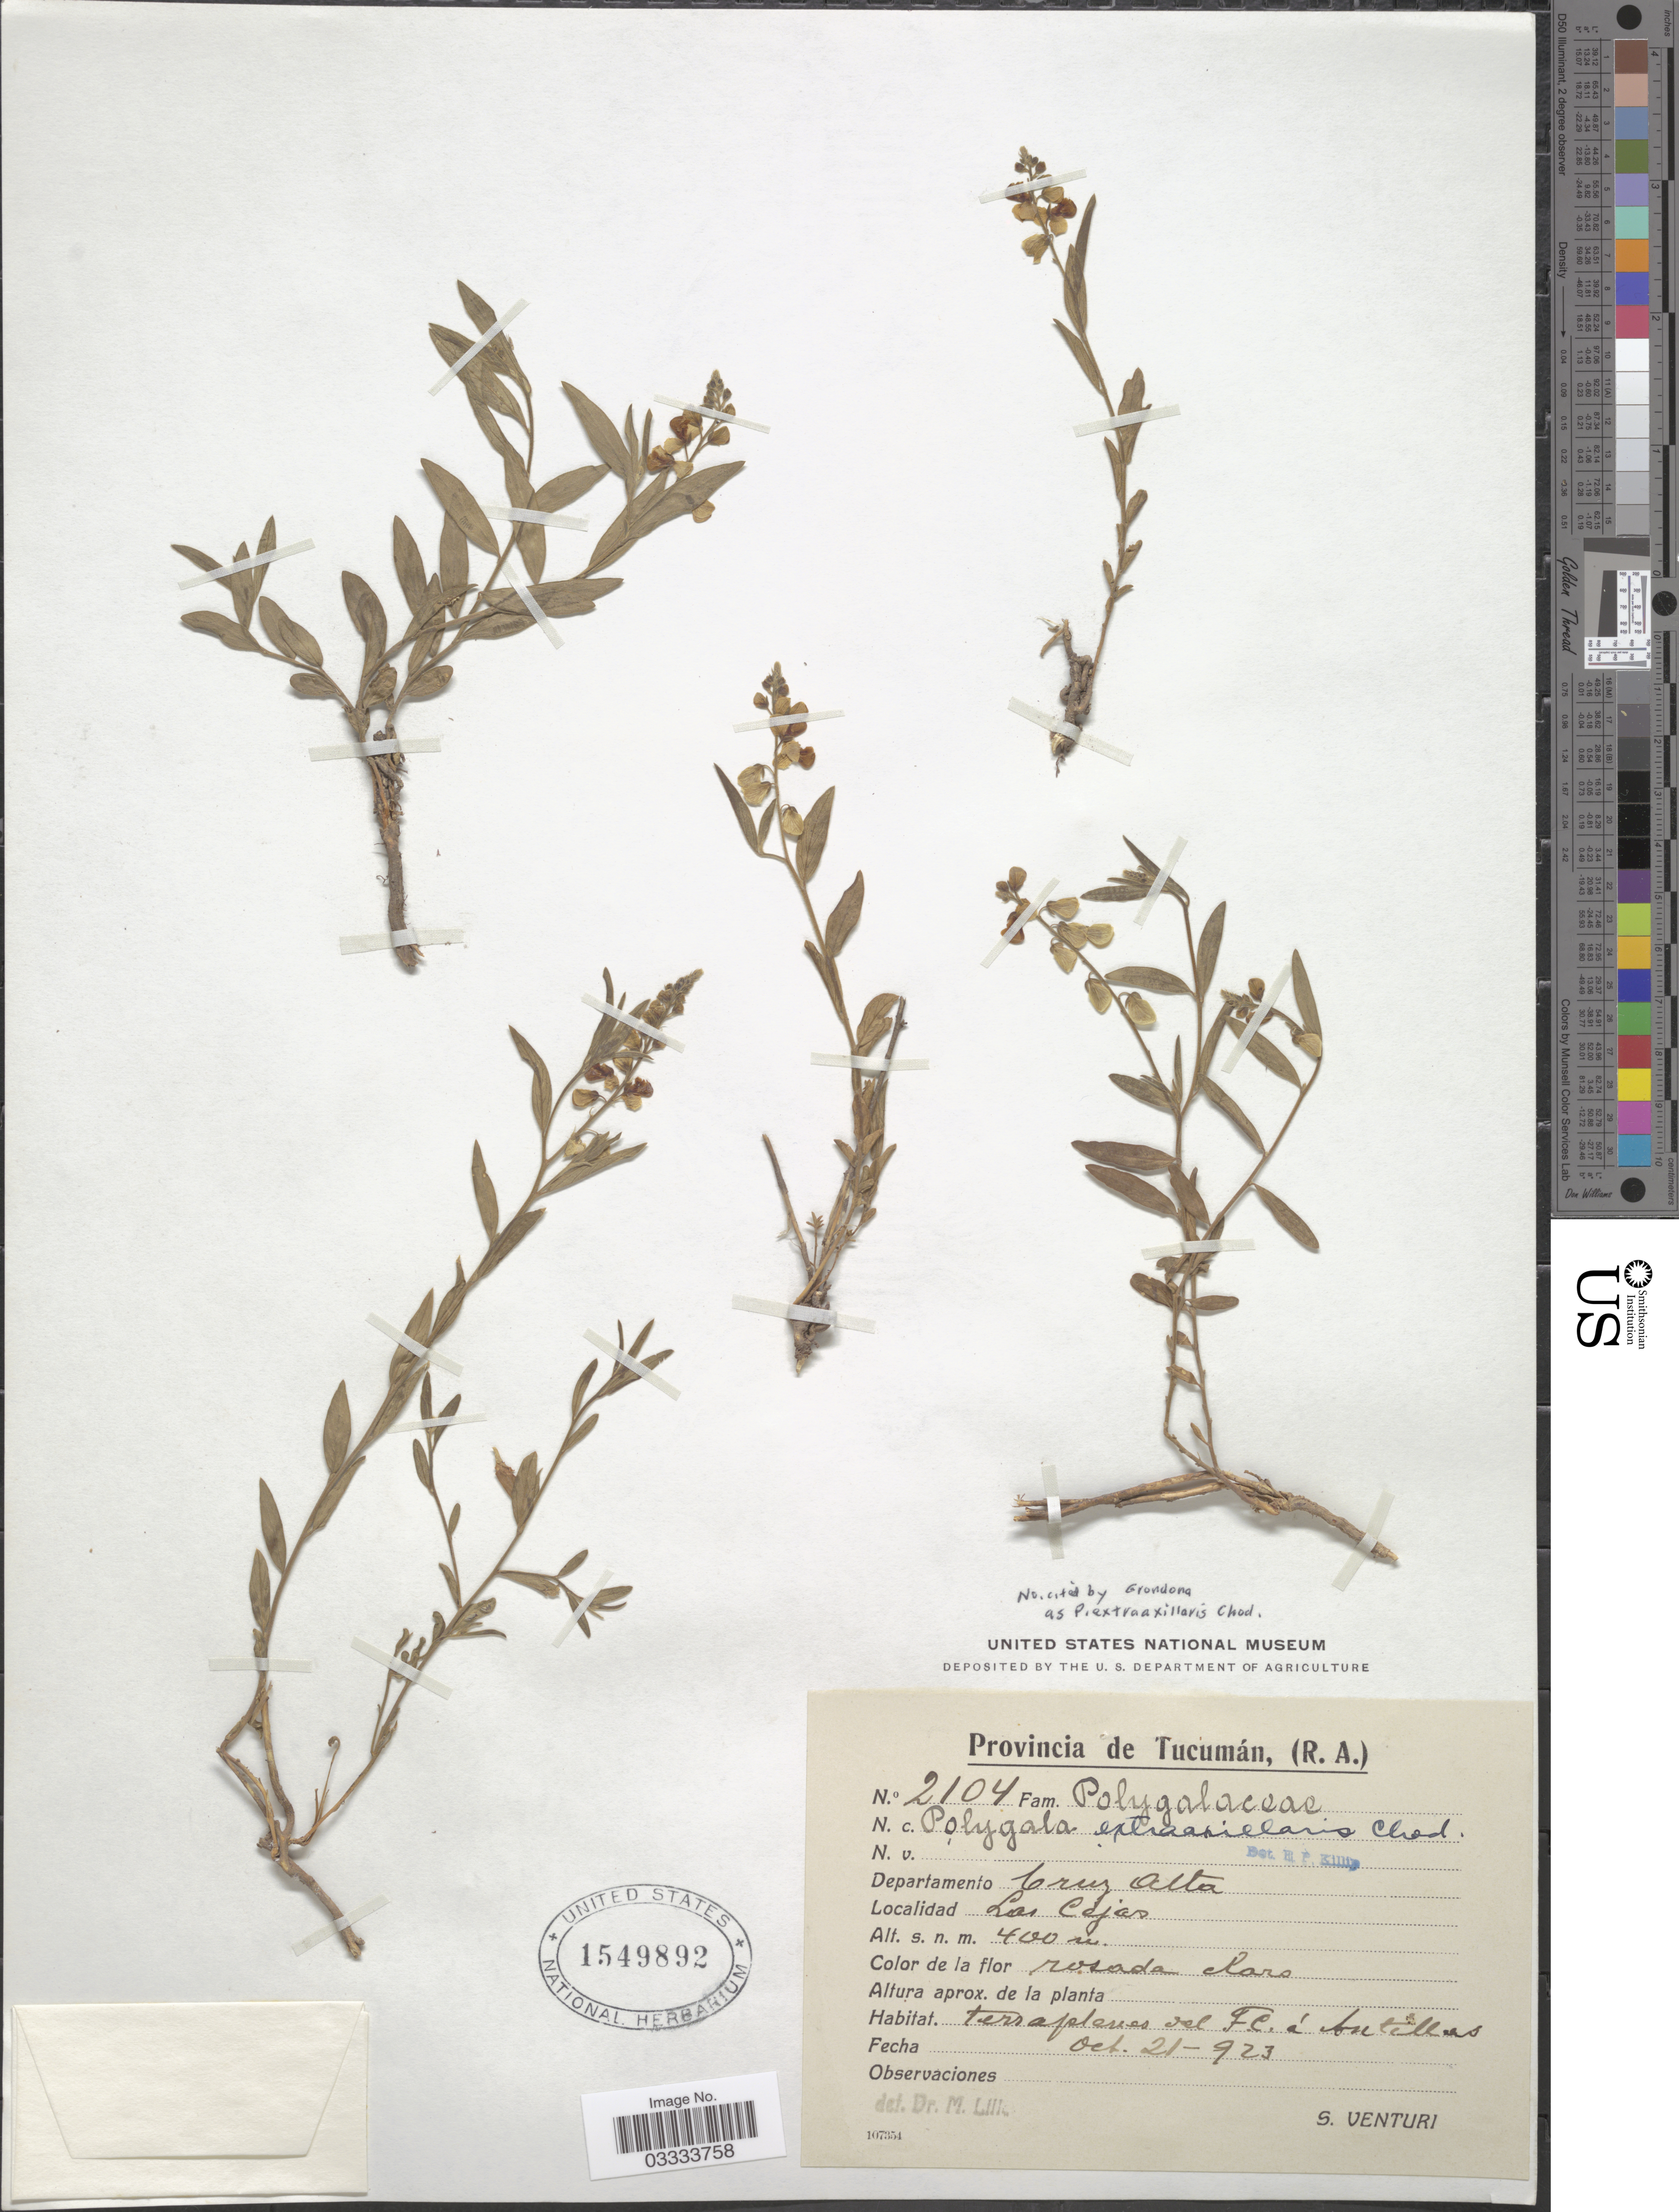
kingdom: Plantae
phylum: Tracheophyta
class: Magnoliopsida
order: Fabales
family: Polygalaceae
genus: Asemeia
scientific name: Asemeia extraaxillaris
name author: (Chodat) J.F.B. Pastore & J.R. Abbott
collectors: S. Venturi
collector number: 2104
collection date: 1923-10-21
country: Argentina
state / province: Tucuman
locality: Departamento Cruz Alta. Las Cajas.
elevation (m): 400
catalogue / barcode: US 1549892